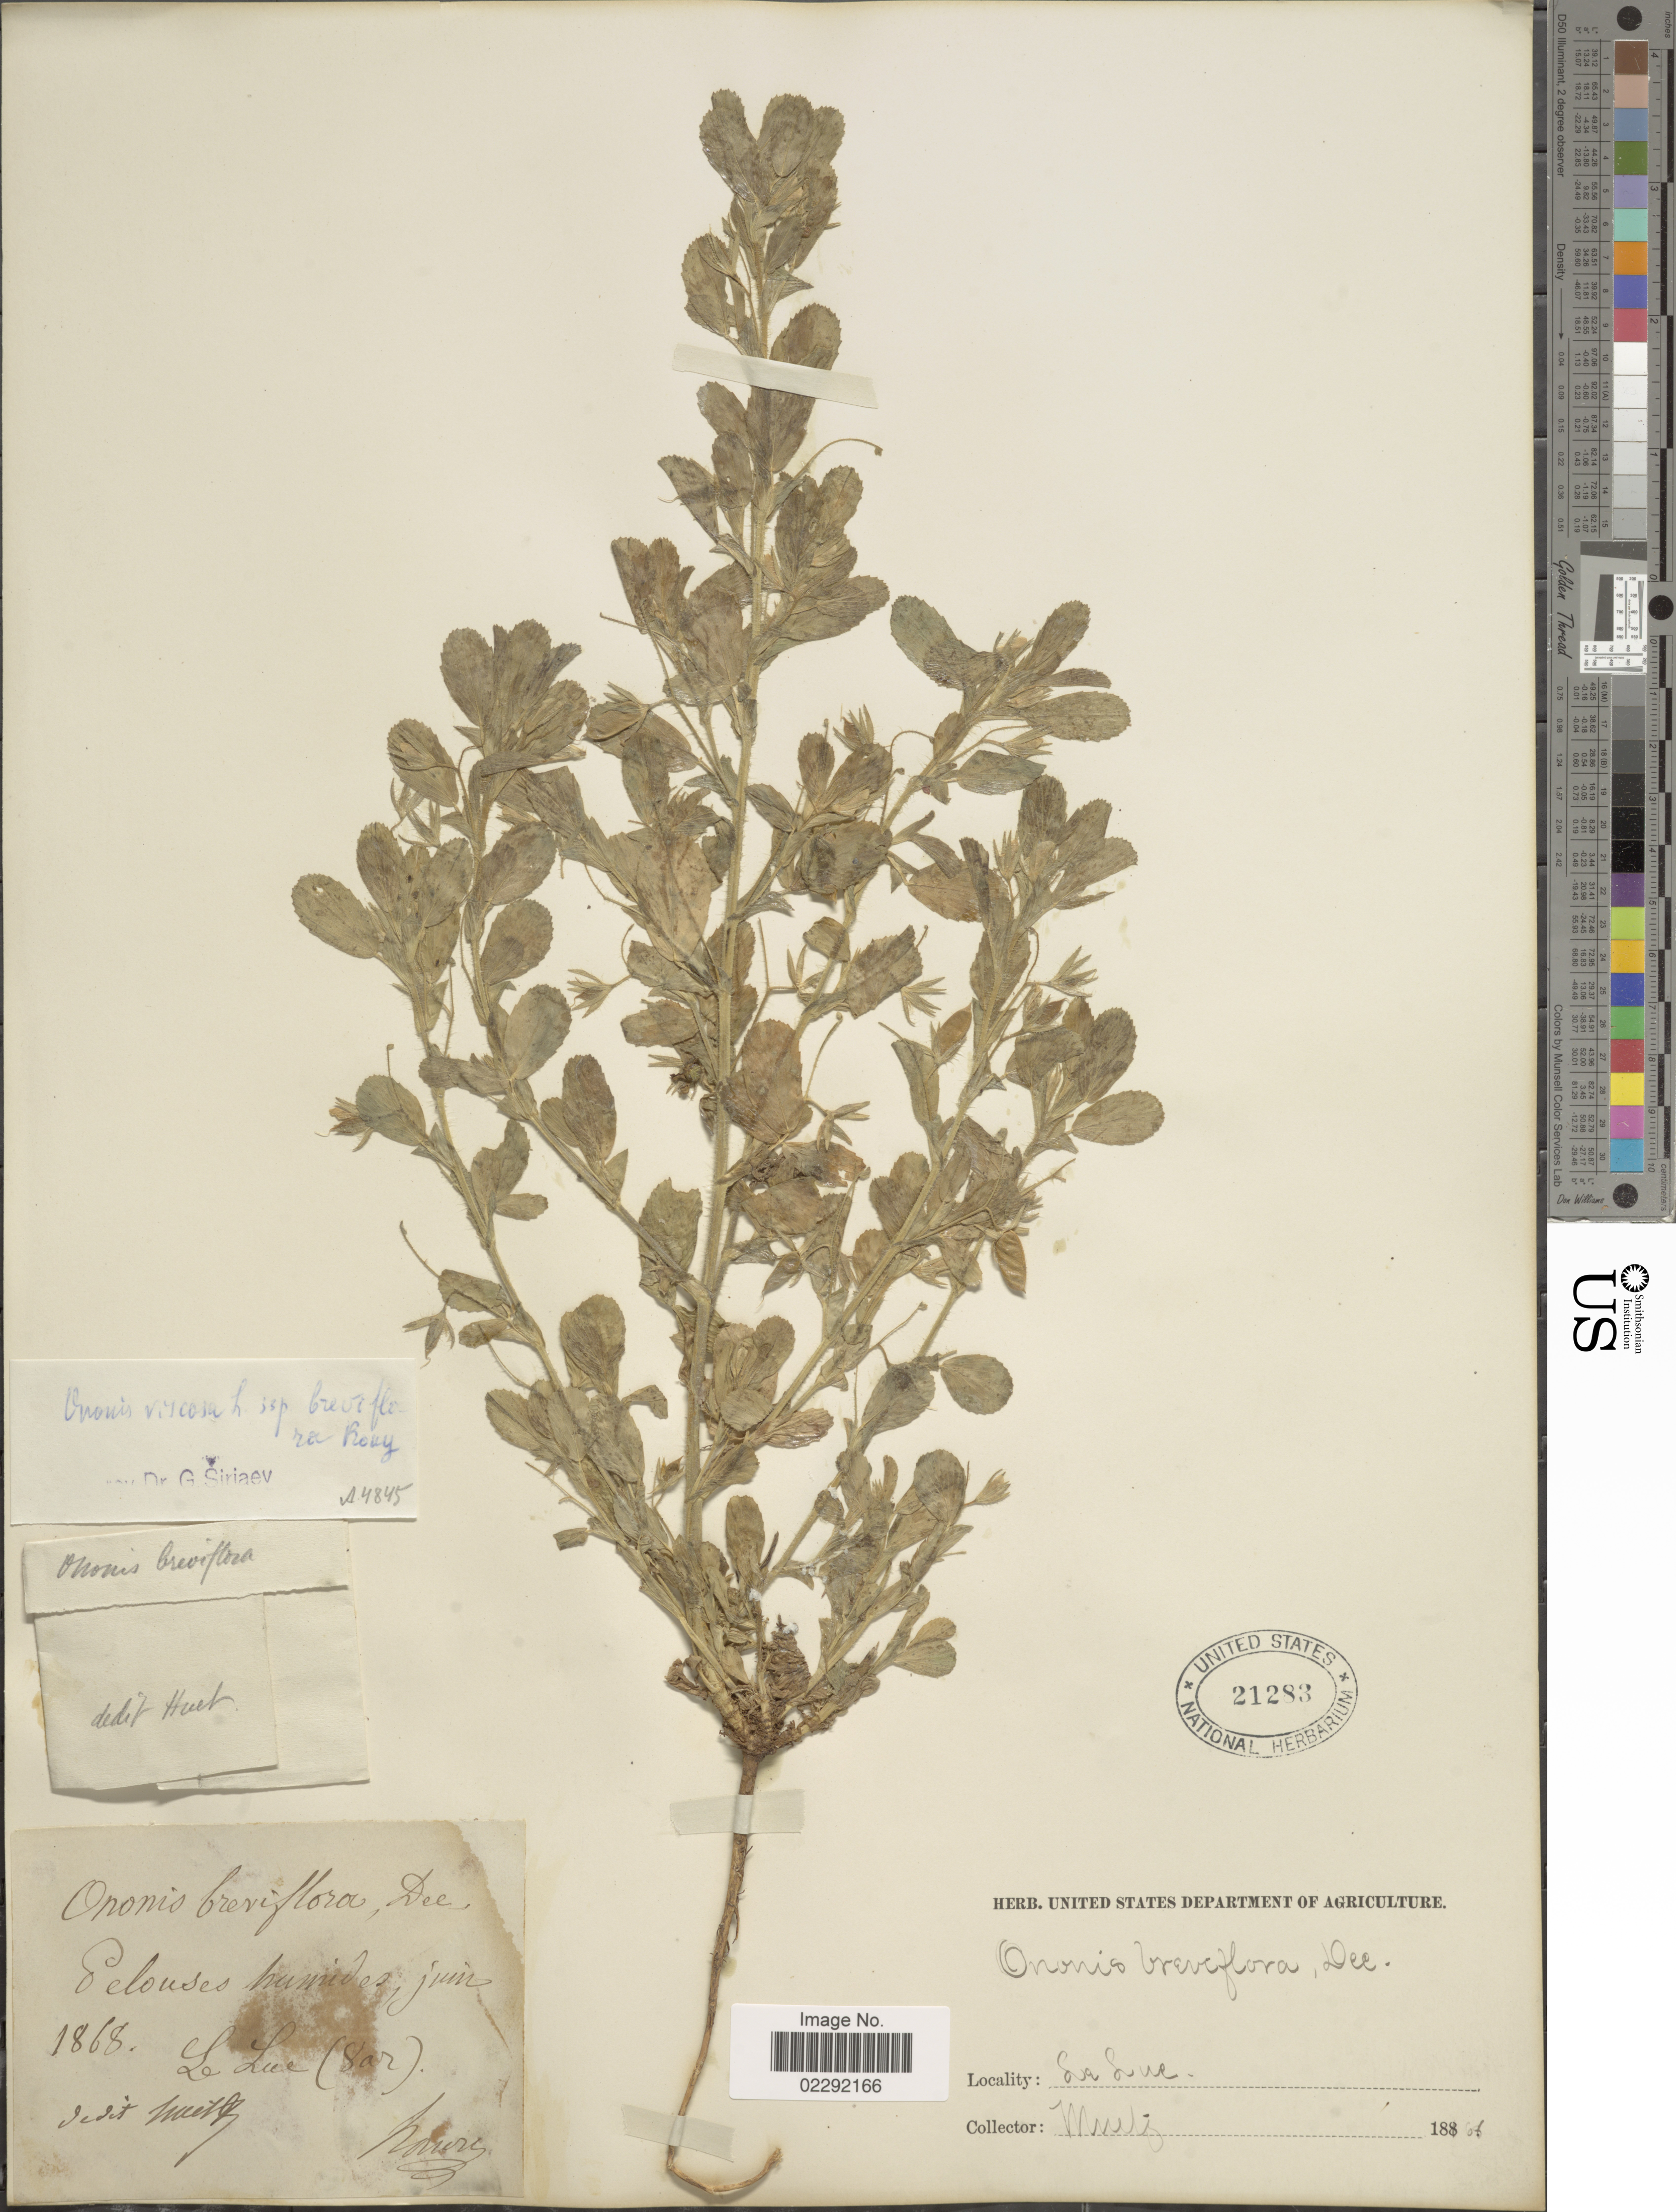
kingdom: Plantae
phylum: Tracheophyta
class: Magnoliopsida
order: Fabales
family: Fabaceae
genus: Ononis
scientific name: Ononis viscosa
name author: L.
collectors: Muetz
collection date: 1868-06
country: France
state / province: Provence-Alpes-Côte d'Azur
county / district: Var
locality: La Lue (Var), Pelouses humides.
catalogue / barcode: US 21283